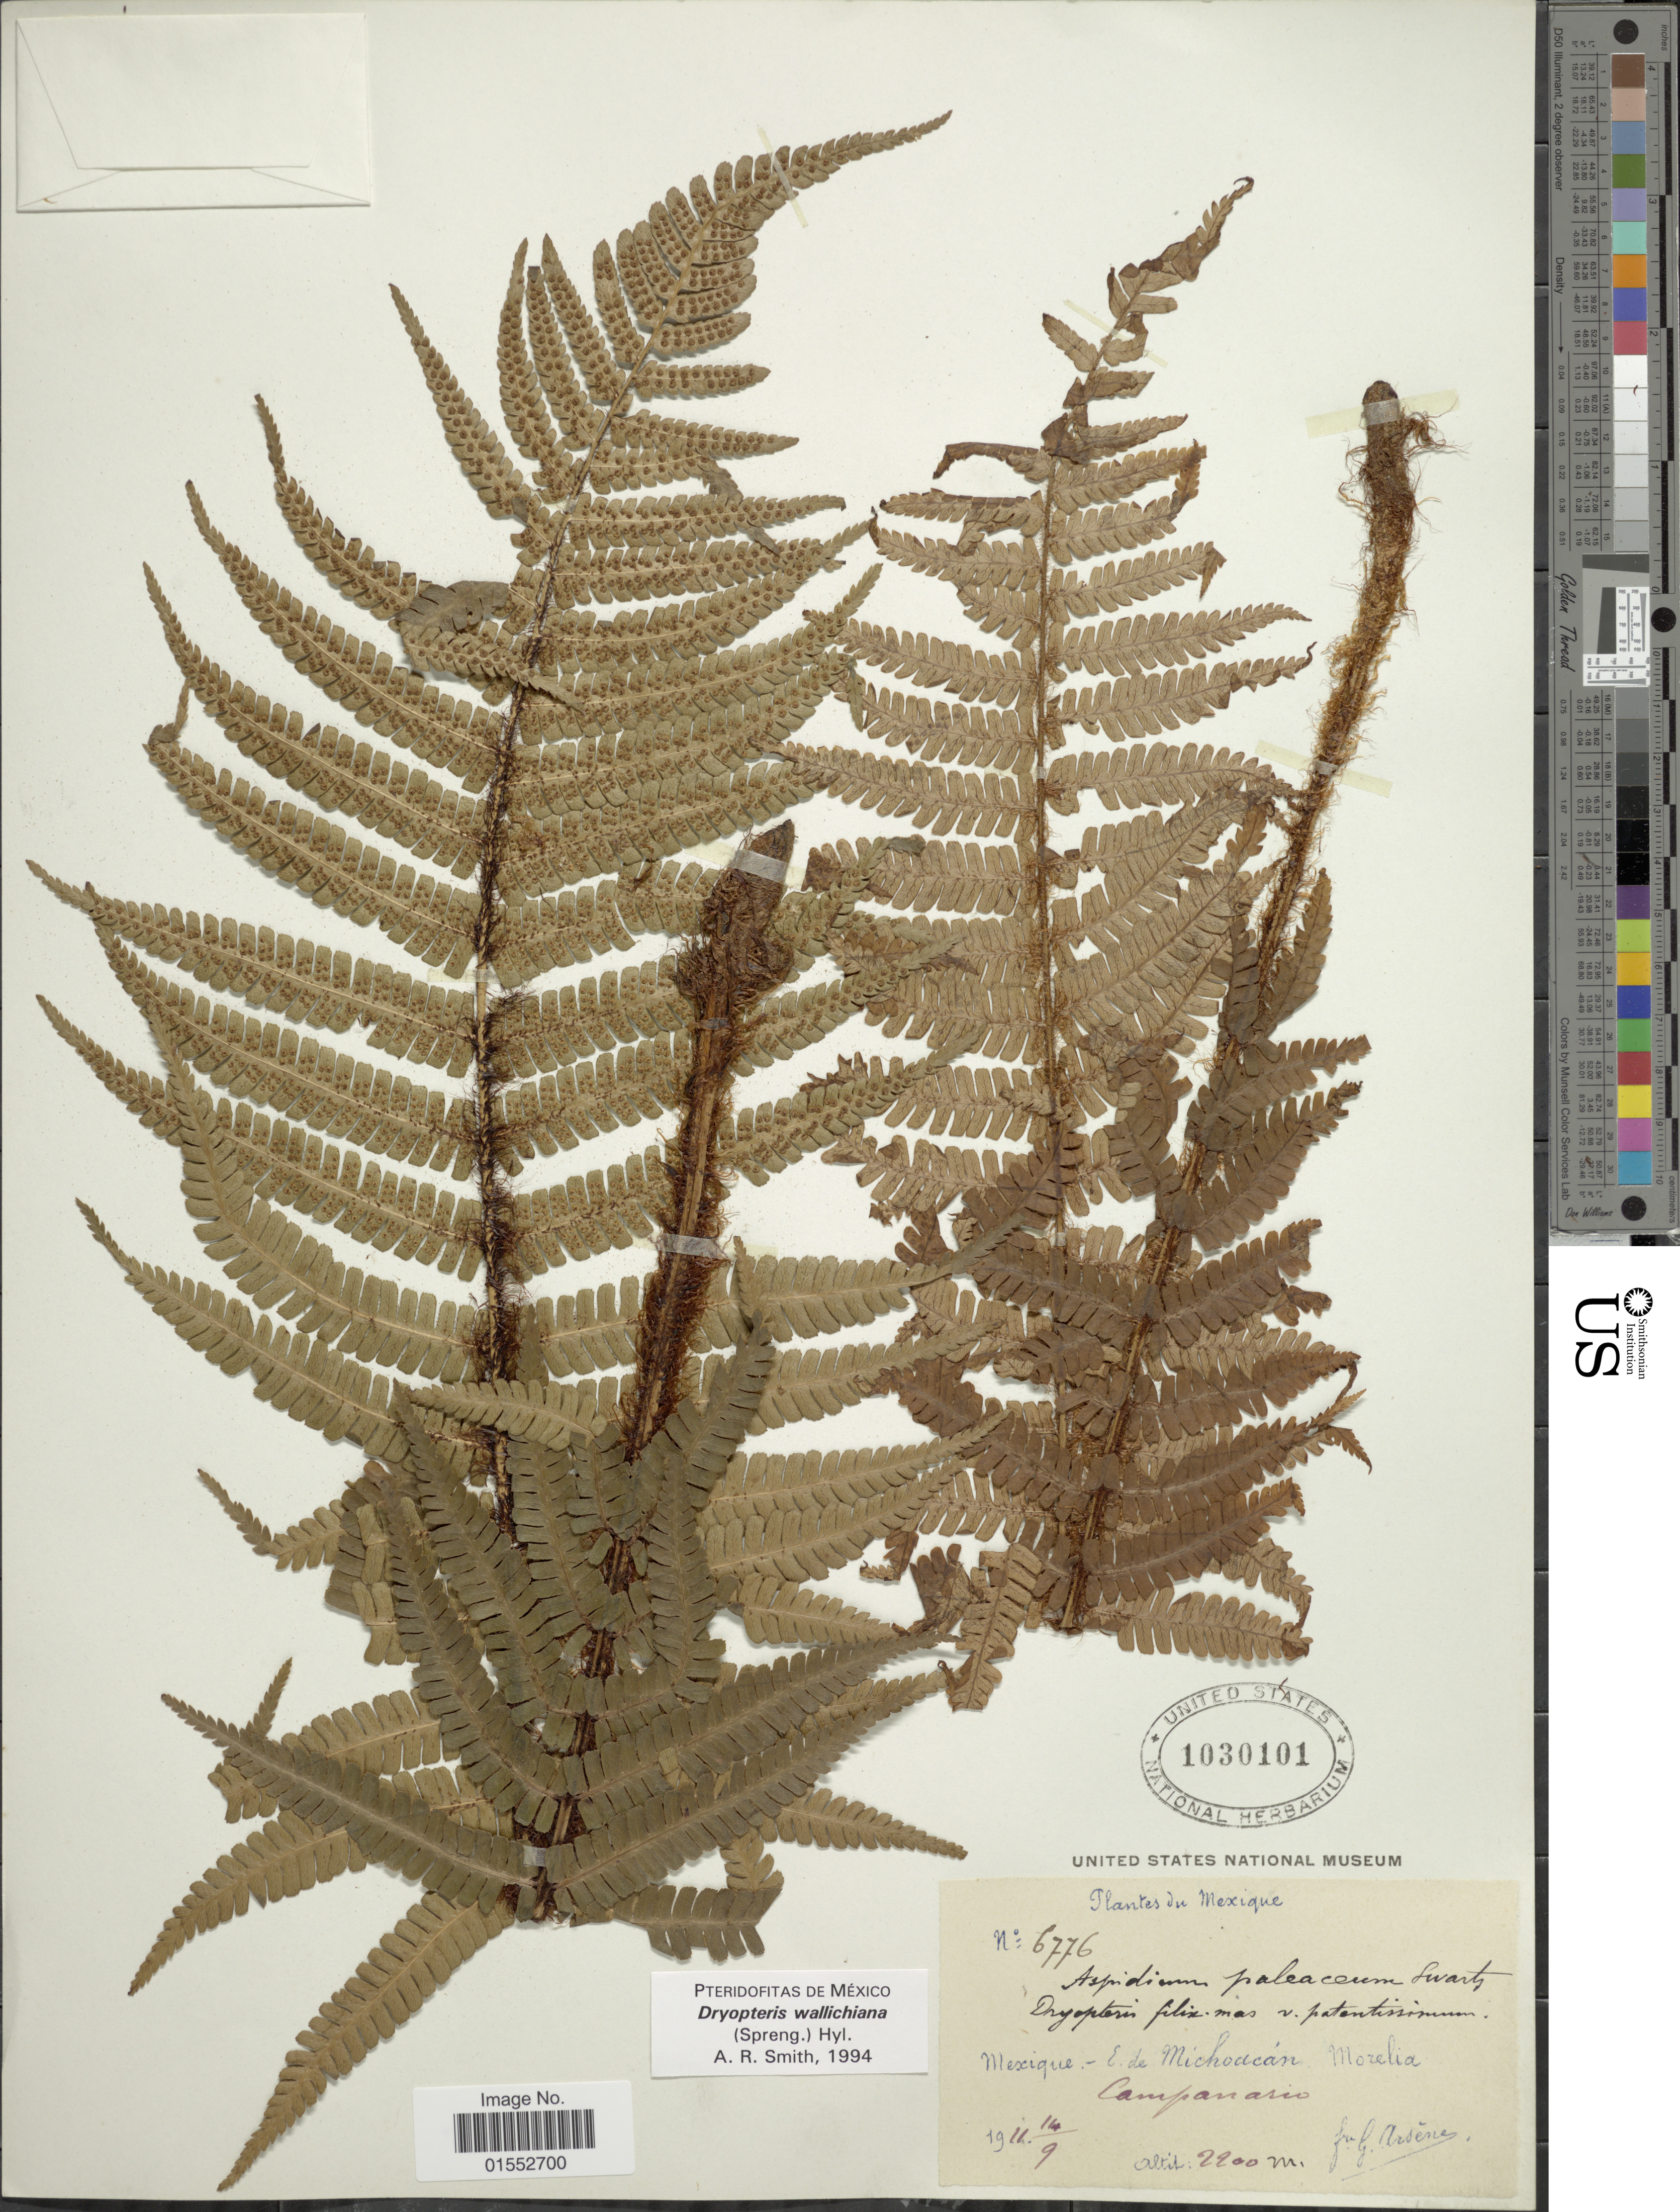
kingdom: Plantae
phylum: Tracheophyta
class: Polypodiopsida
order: Polypodiales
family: Dryopteridaceae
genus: Dryopteris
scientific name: Dryopteris wallichiana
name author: (Spreng.) Hyl.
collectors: Bro. G. Arsène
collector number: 6776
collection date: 1911-09-14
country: Mexico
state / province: Michoacán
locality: Mexique, E. de Michoacán, Morelia, Campanario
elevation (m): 2200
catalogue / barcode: US 1030101